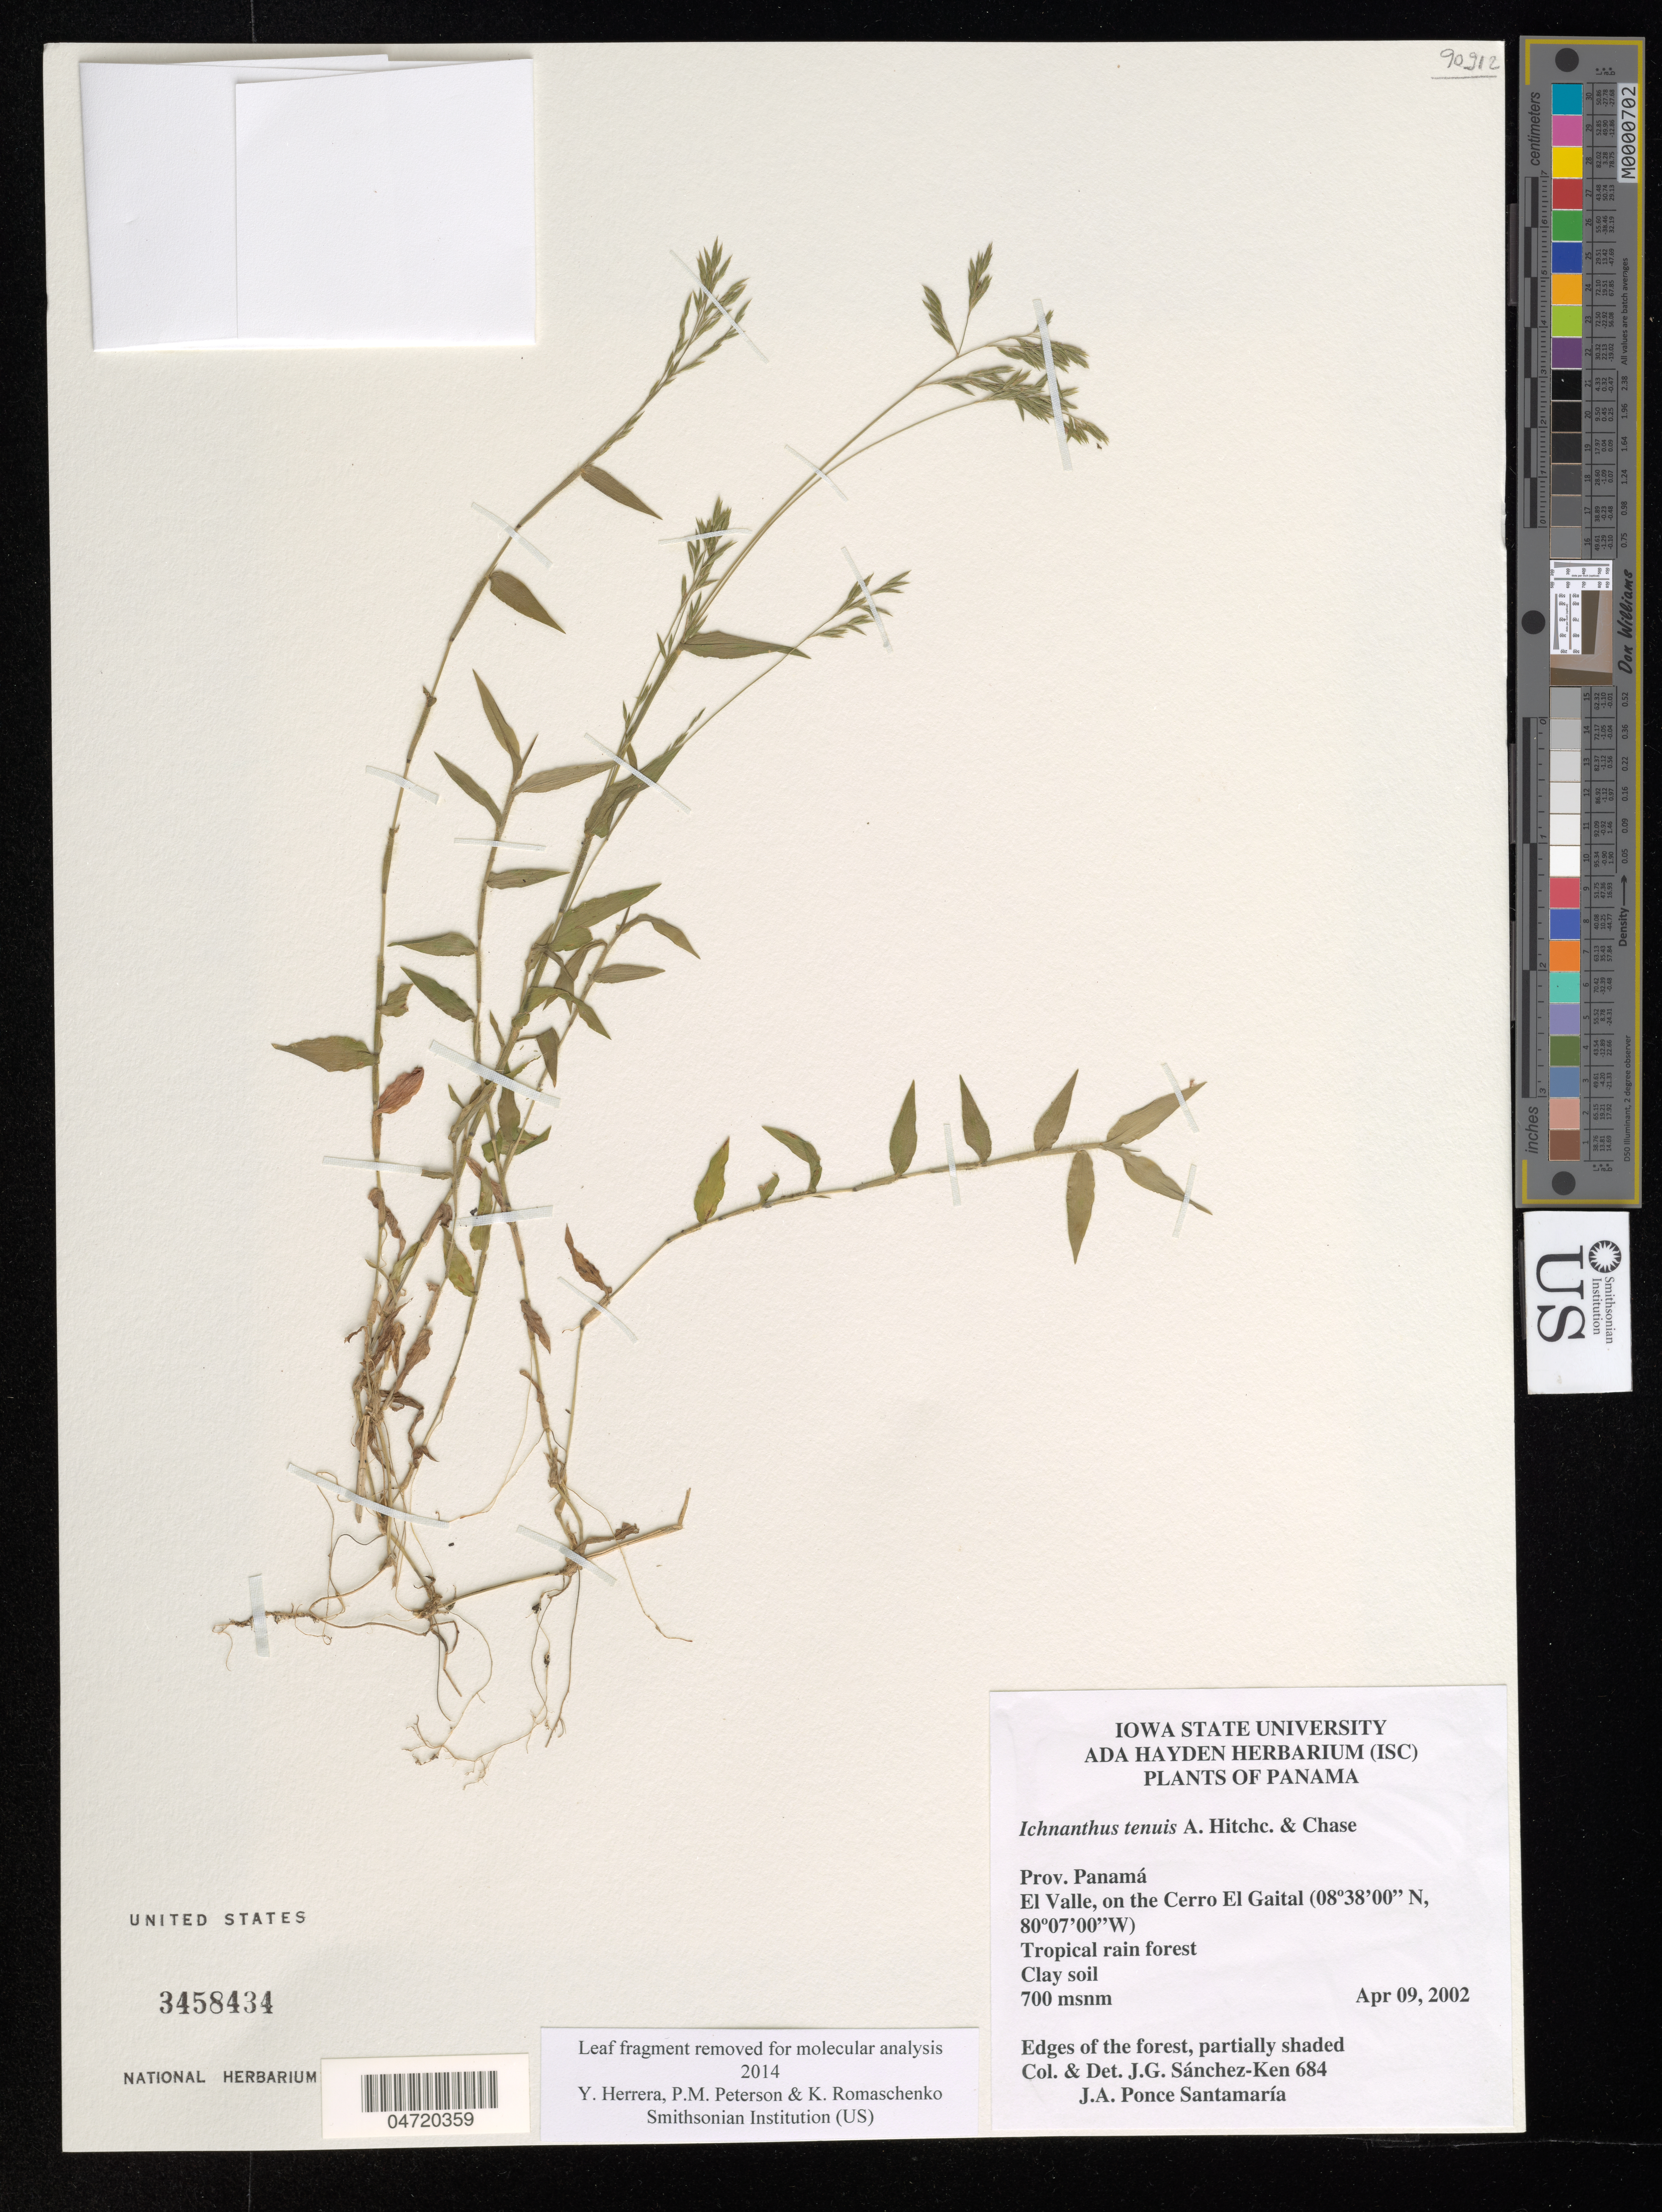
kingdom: Plantae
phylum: Tracheophyta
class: Liliopsida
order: Poales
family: Poaceae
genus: Ichnanthus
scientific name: Ichnanthus tenuis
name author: (J. Presl) Hitchc. & Chase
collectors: J. G. Sánchez-Ken & J. Ponce Santamaria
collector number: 684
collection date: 2002-04-09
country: Panama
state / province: Panamá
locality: El Valle, on the Cerro El Gaital.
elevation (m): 700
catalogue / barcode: US 3458434